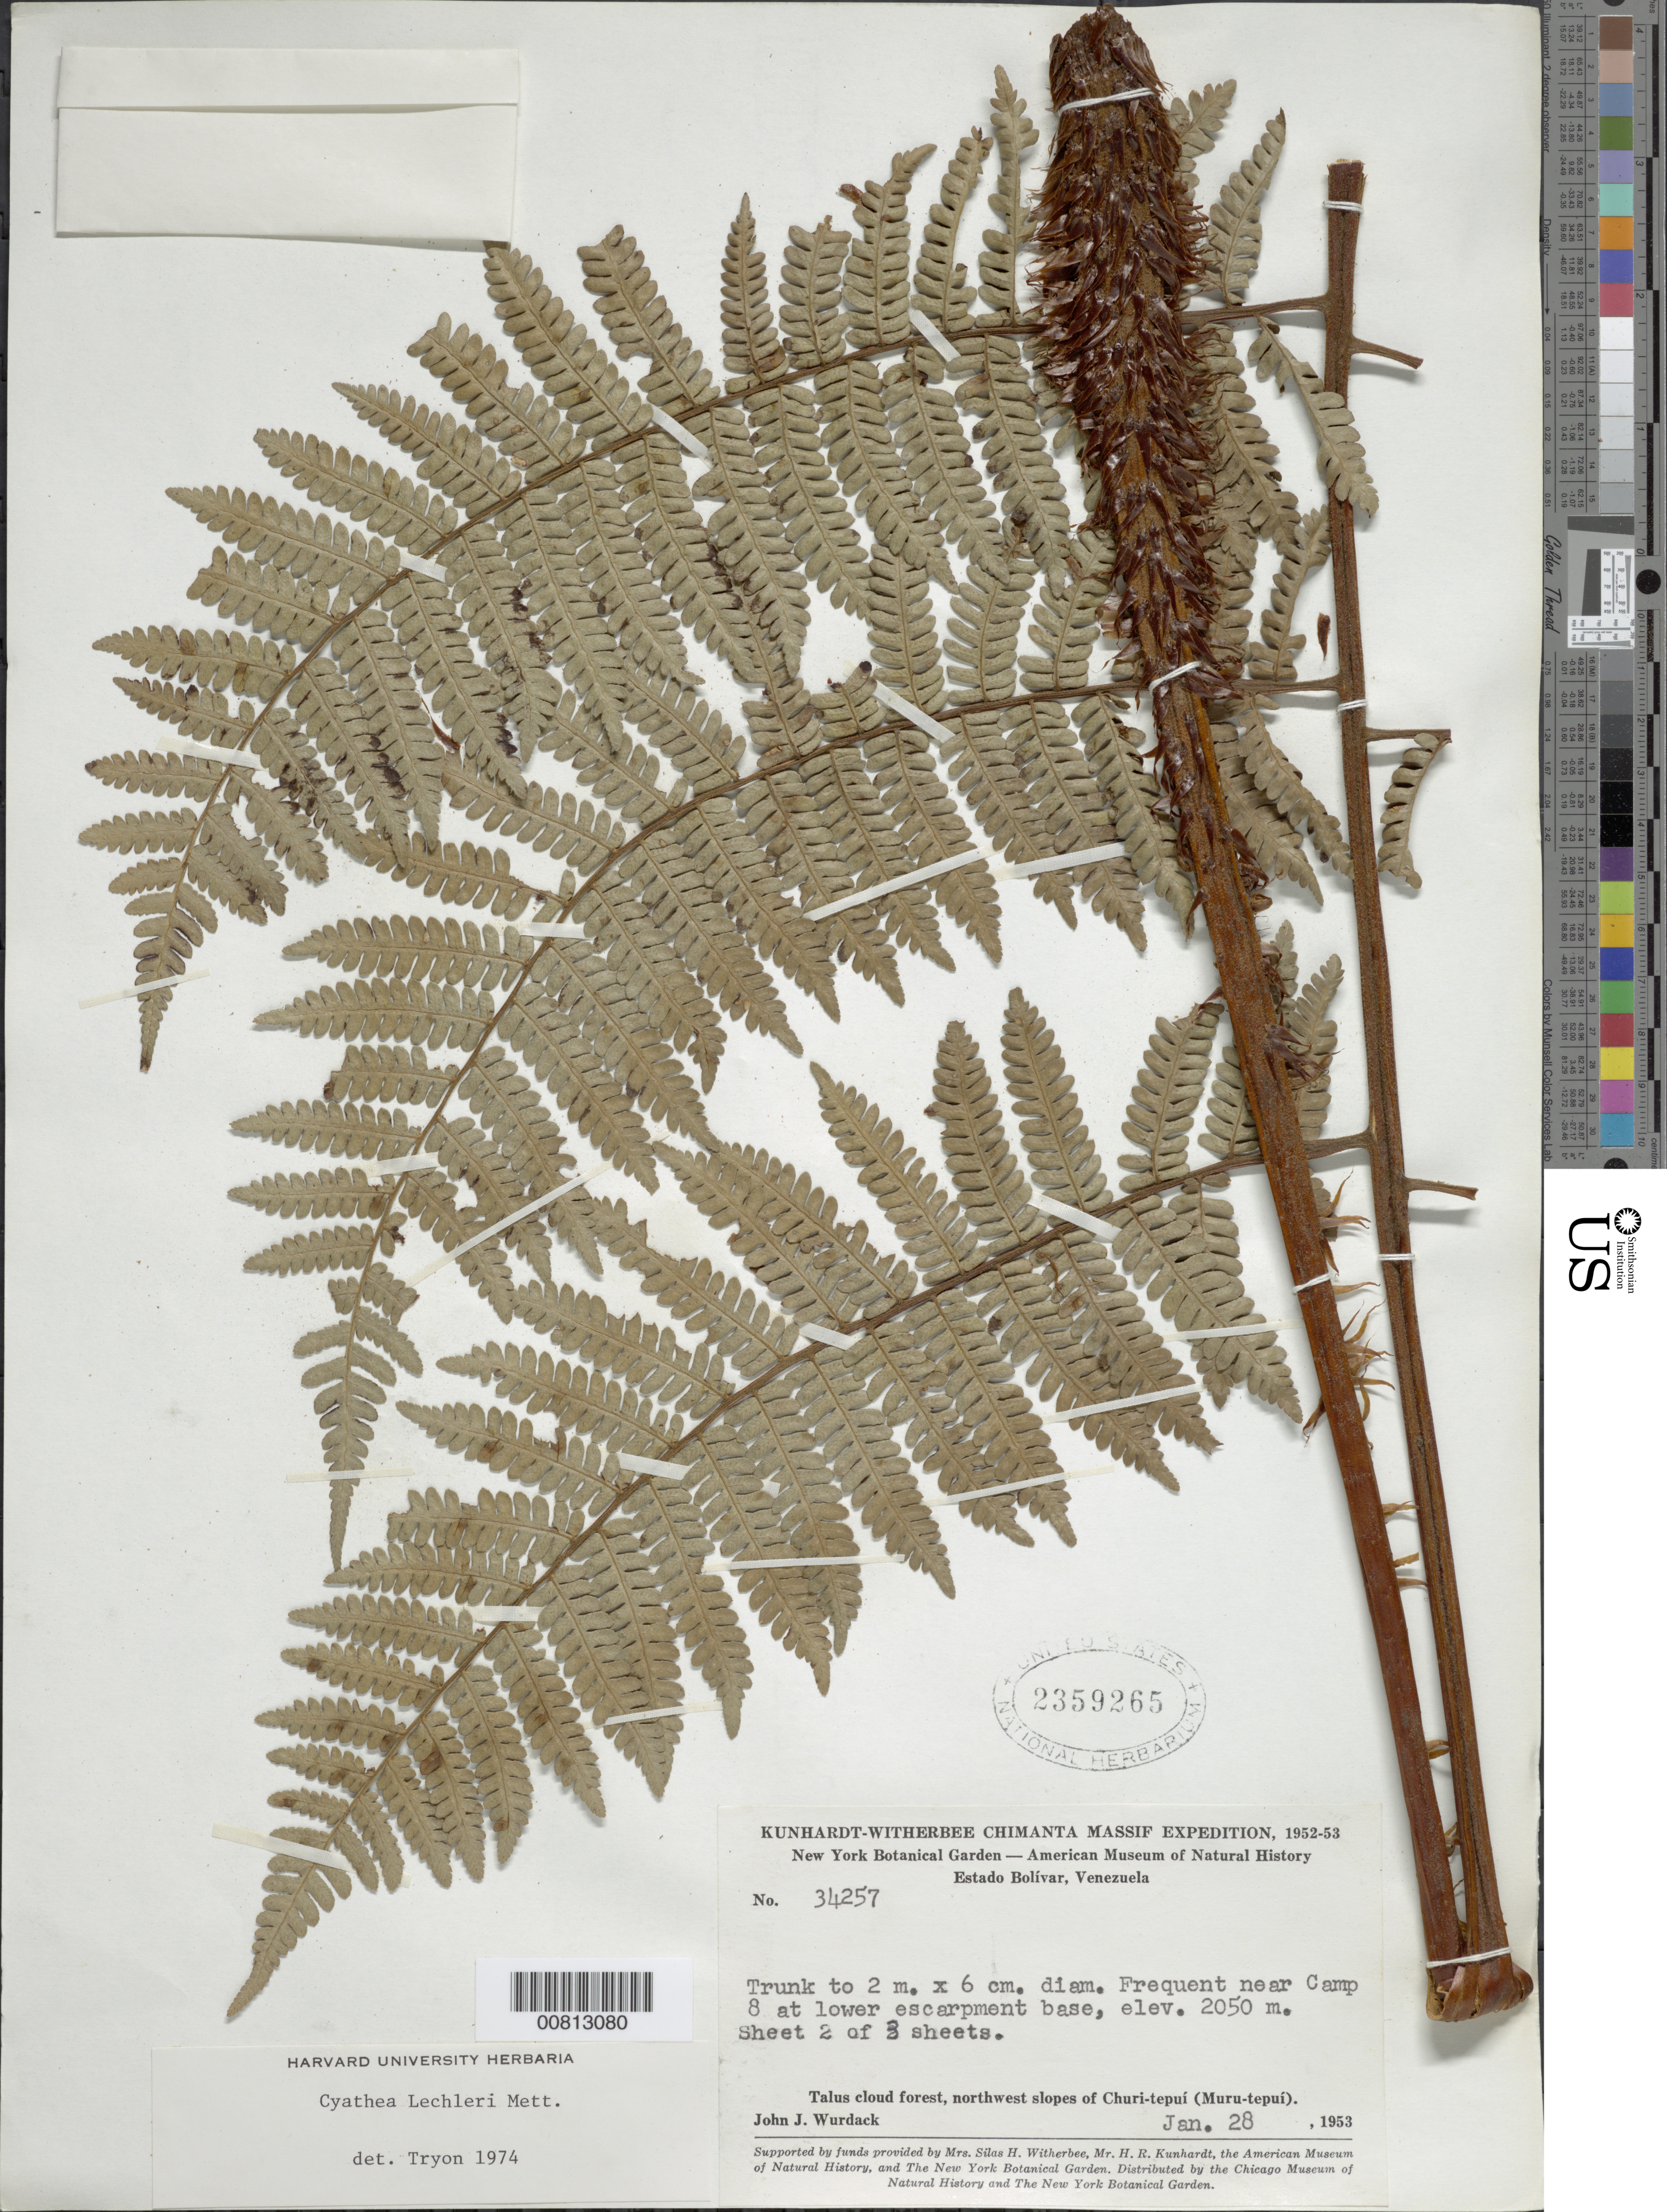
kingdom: Plantae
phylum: Tracheophyta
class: Polypodiopsida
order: Cyatheales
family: Cyatheaceae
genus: Cyathea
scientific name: Cyathea lechleri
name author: Mett.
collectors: J. J. Wurdack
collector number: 34257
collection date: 1953-01-28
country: Venezuela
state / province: Bolivar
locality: Talus cloud forest, northwest slopes of Churi-tepuí (Muru-tepuí)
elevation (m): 2050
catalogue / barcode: US 2359265